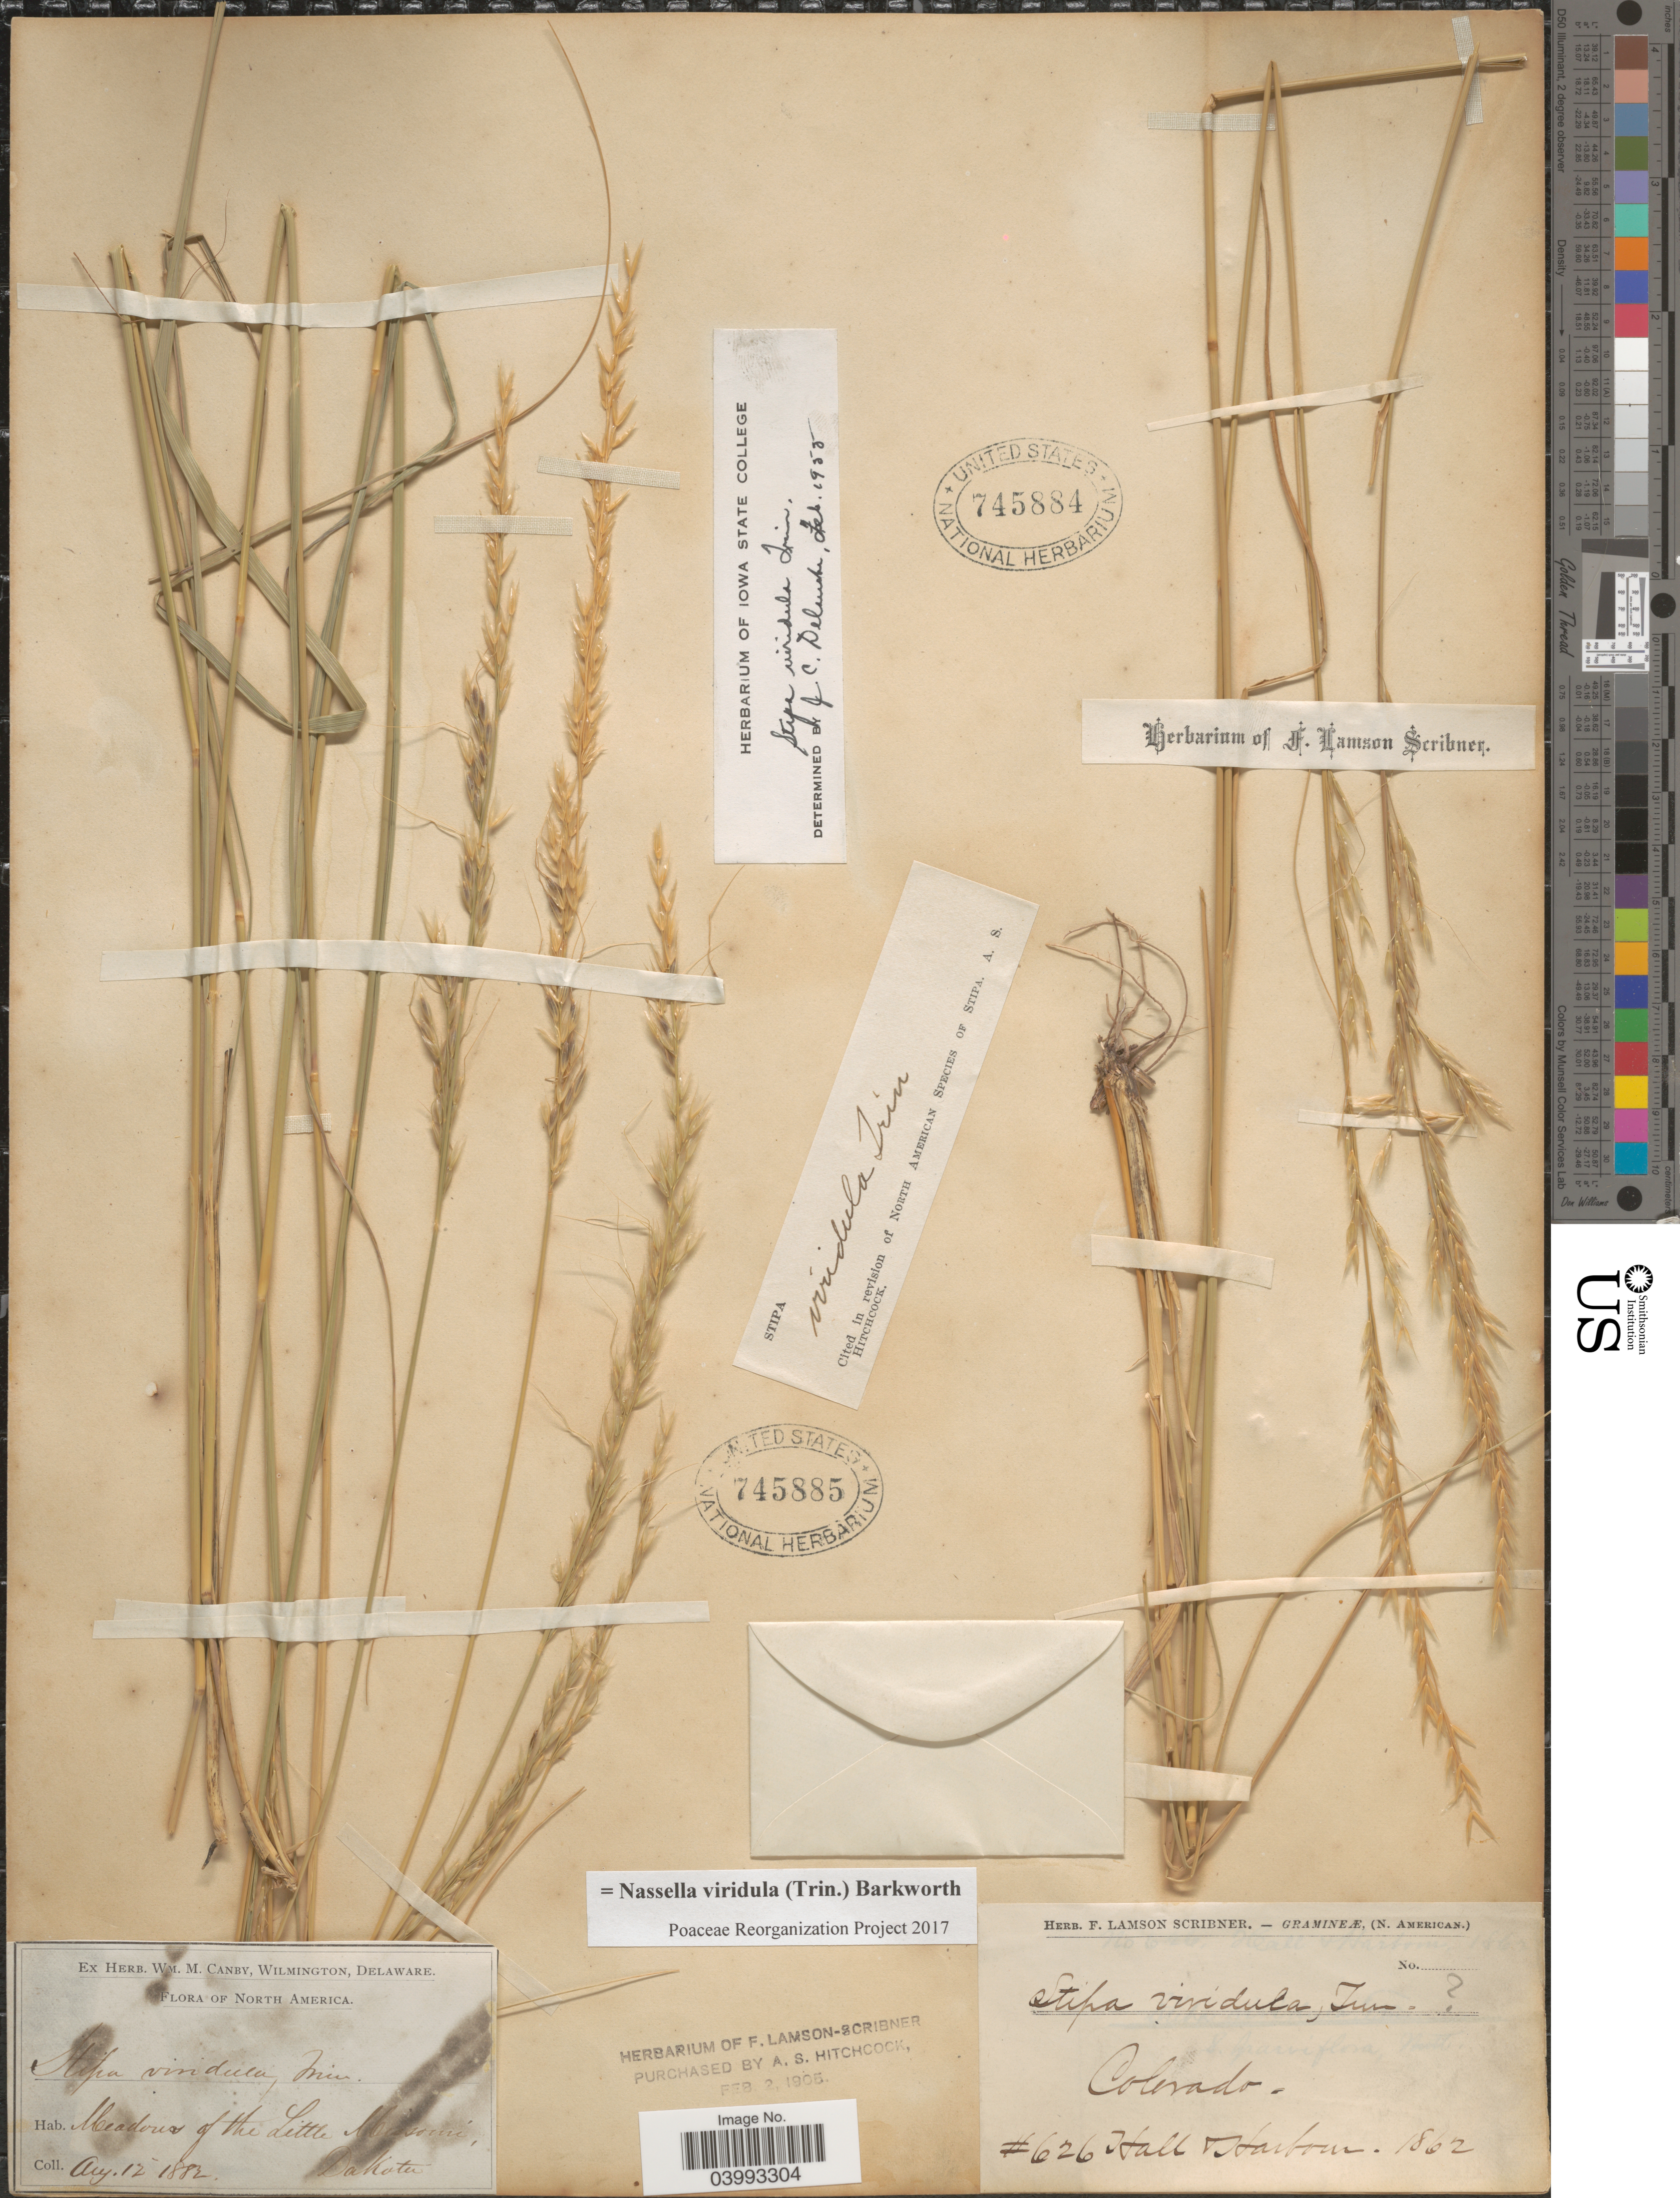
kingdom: Plantae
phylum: Tracheophyta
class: Liliopsida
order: Poales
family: Poaceae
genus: Nassella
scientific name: Nassella viridula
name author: (Trin.) Barkworth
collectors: ex herb. W.M. Canby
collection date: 1882-08-12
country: United States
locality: Meadows of the Little Missouri, Dakota.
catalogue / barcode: US 745884-2